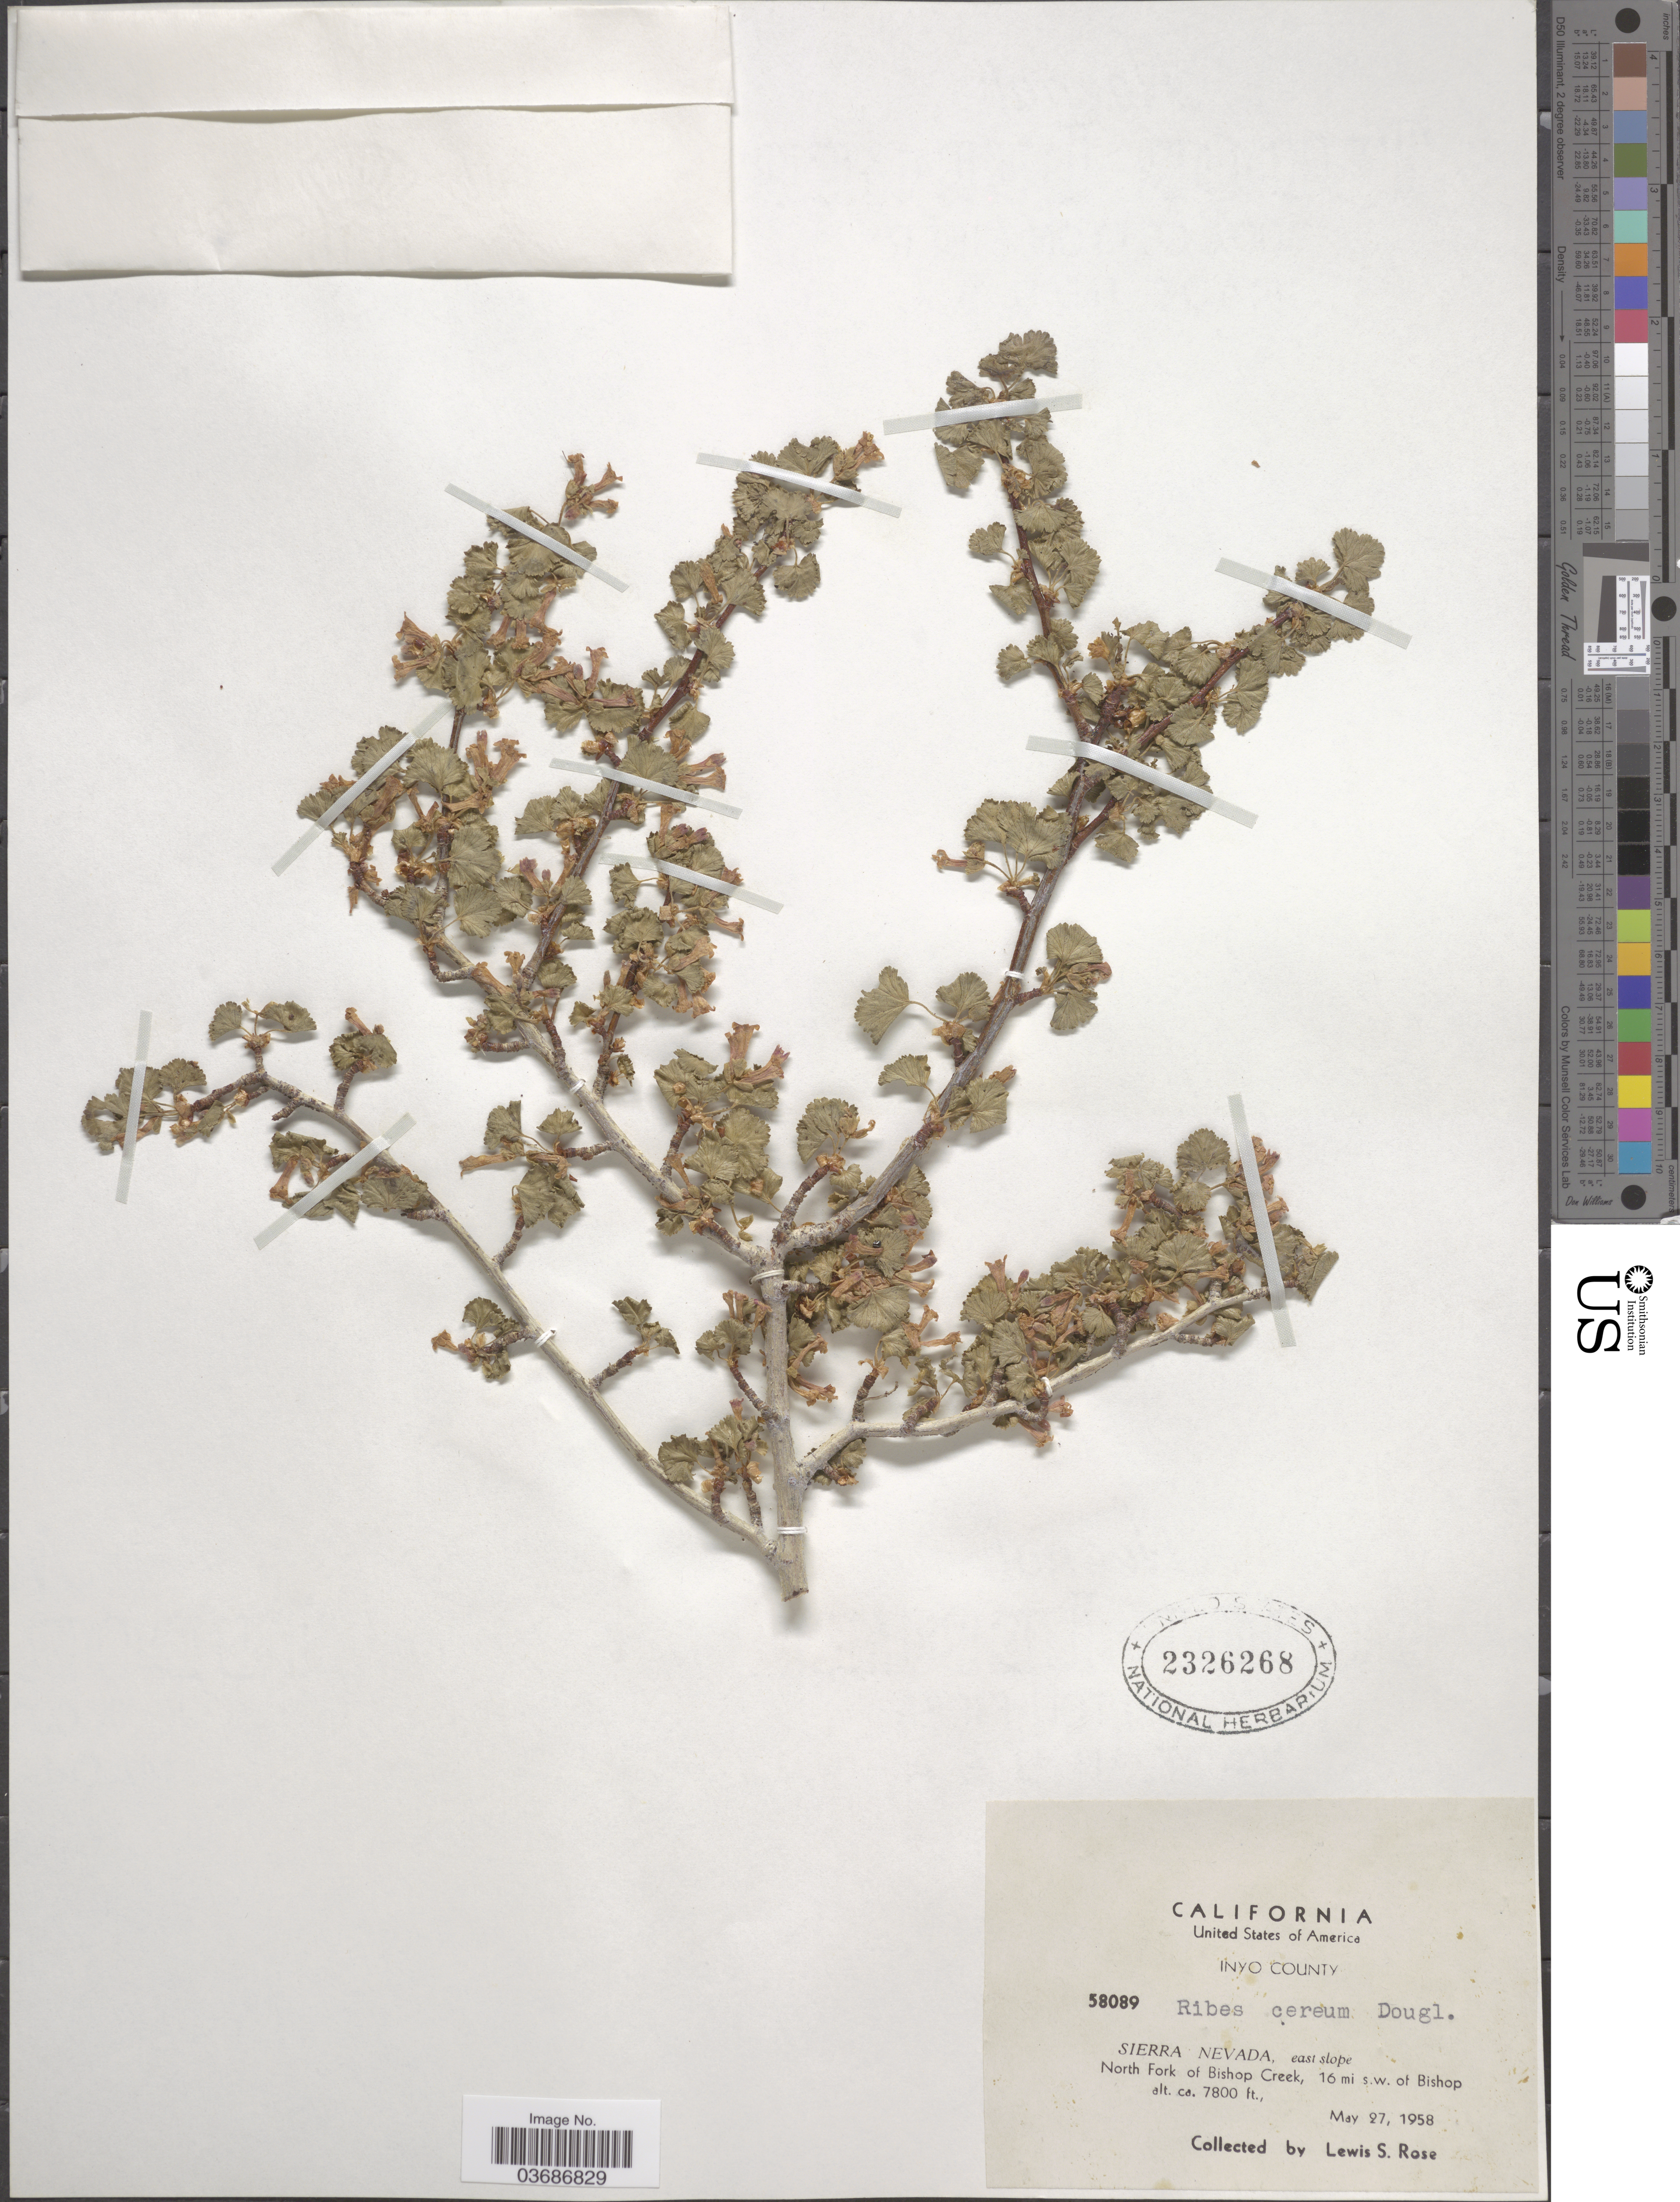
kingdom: Plantae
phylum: Tracheophyta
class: Magnoliopsida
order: Saxifragales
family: Grossulariaceae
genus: Ribes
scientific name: Ribes cereum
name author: Douglas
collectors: L. S. Rose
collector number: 58089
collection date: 1958-05-27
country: United States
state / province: California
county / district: Inyo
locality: Inyo County. Sierra Nevada, east slope. North Fork of Bishop Creek, 16 mi. s.w. of Bishop.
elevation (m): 2377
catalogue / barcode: US 2326268